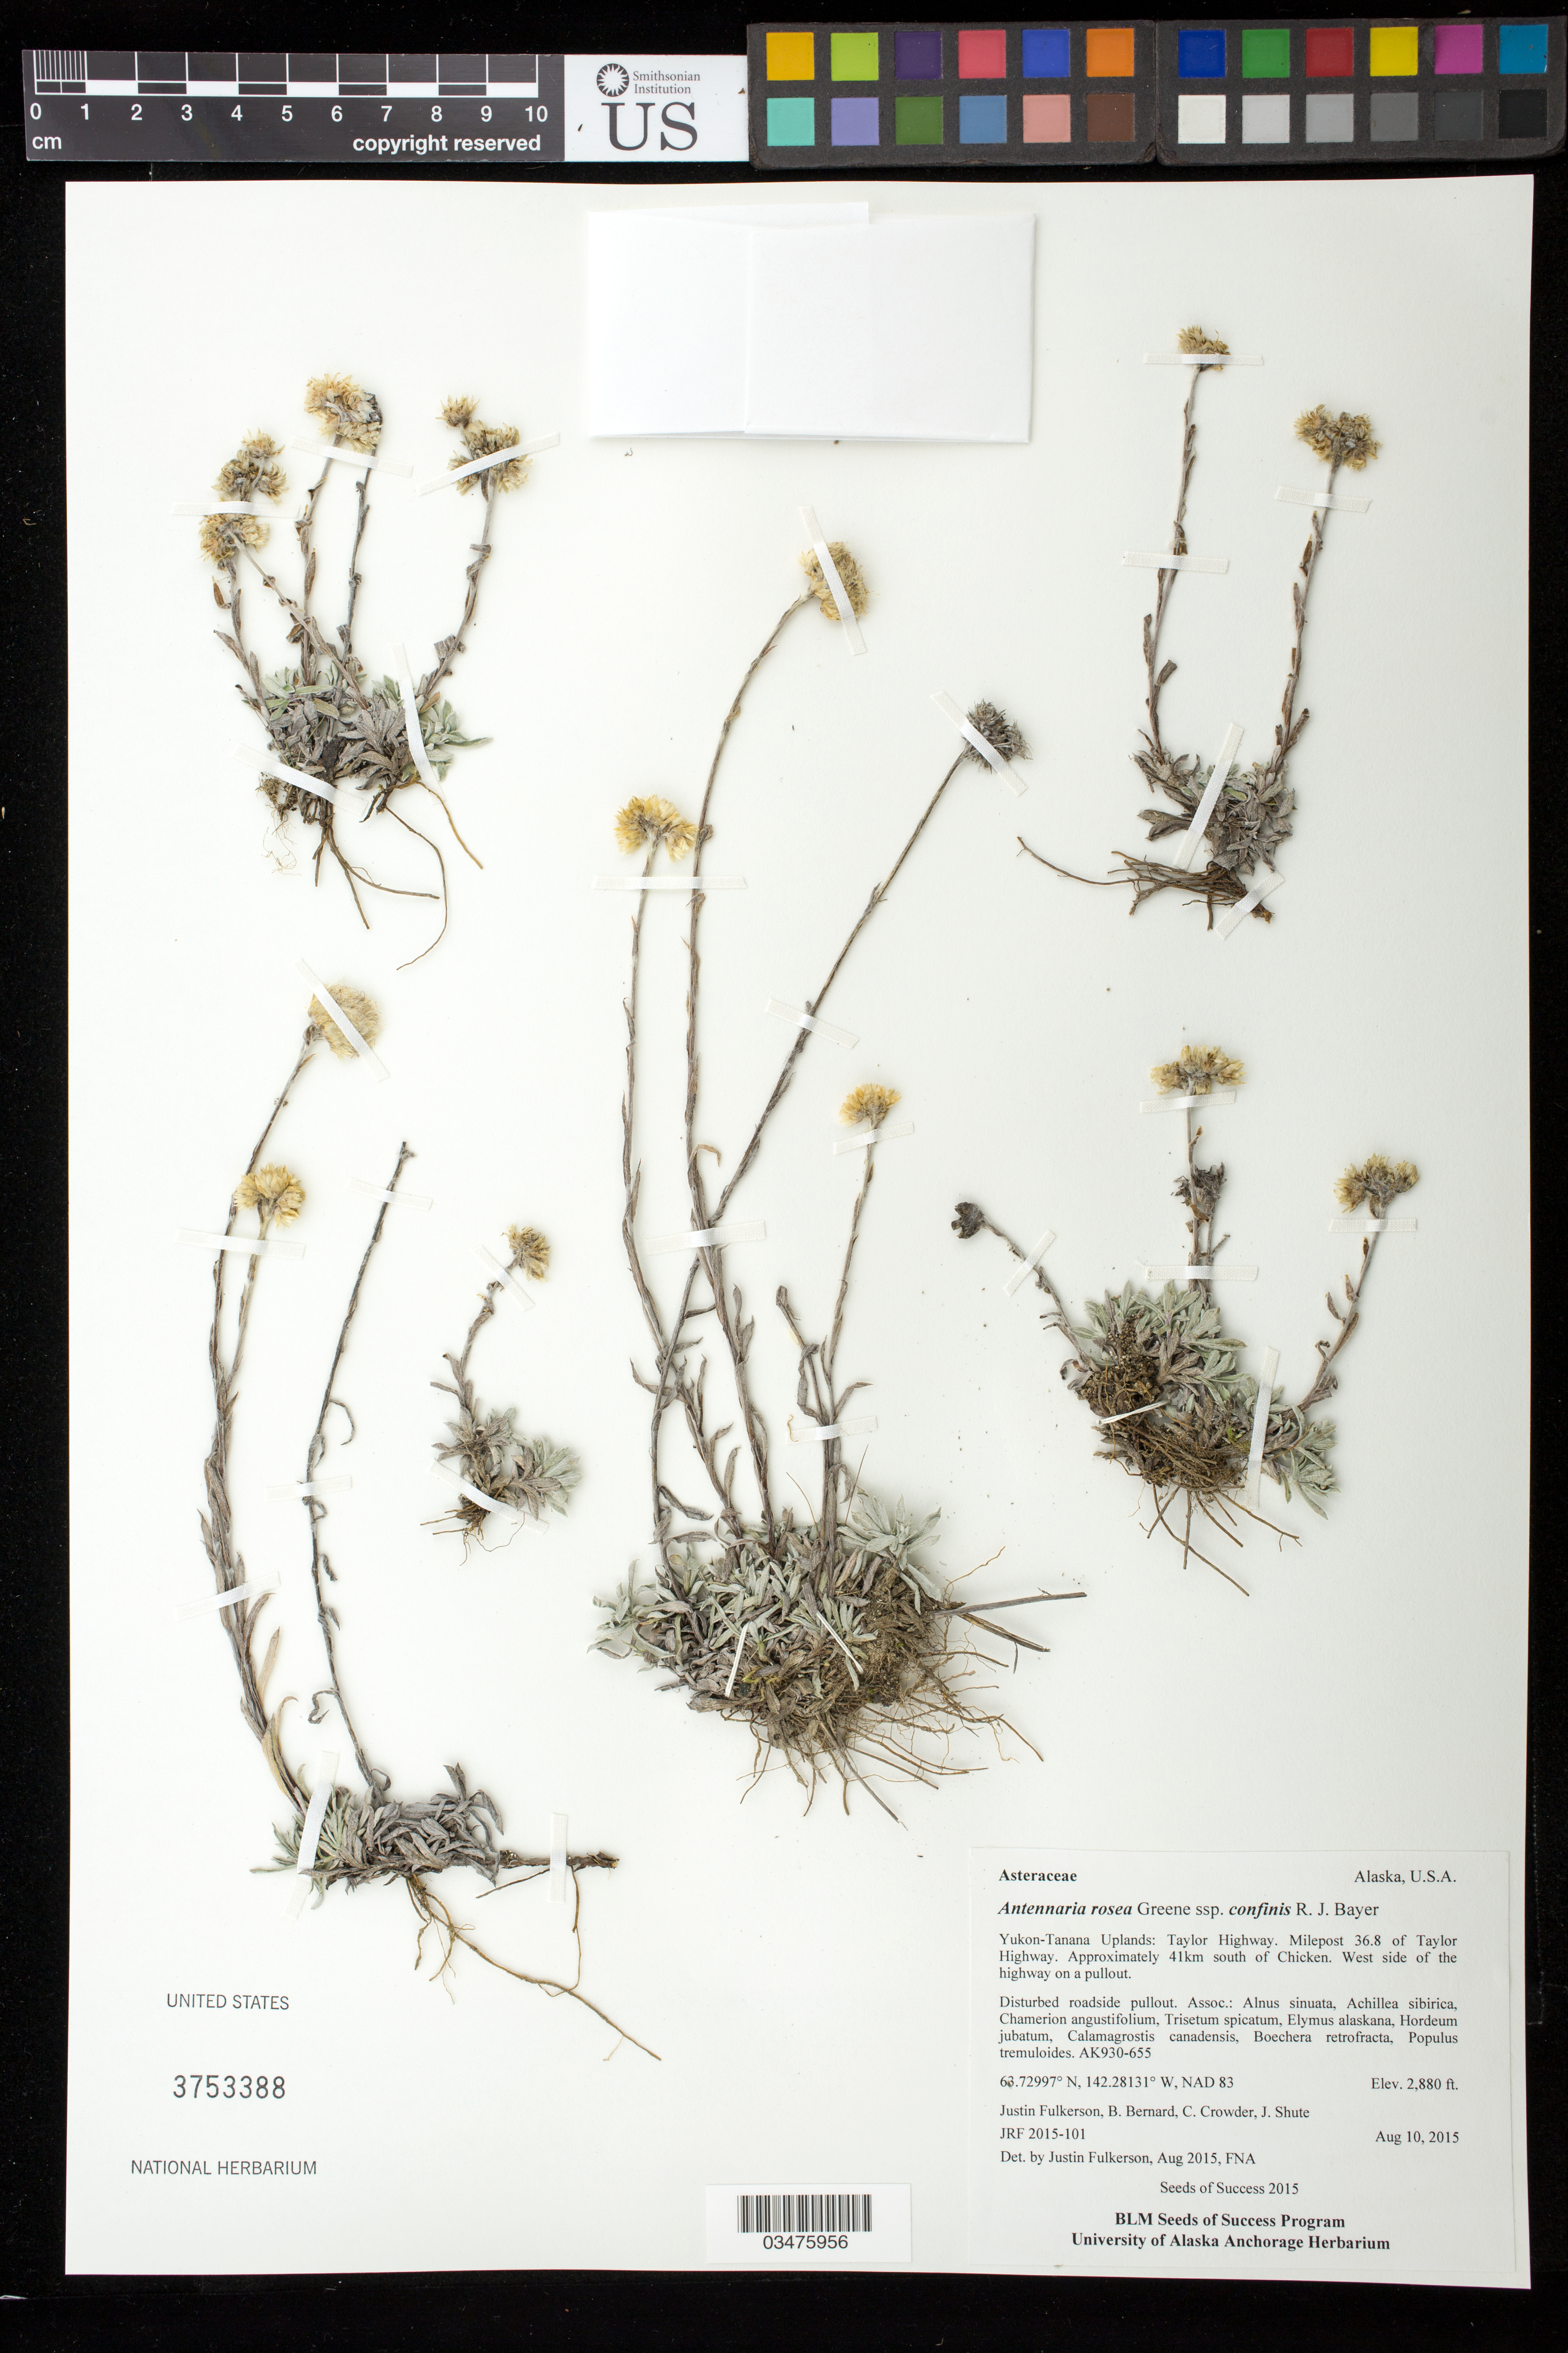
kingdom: Plantae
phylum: Tracheophyta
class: Magnoliopsida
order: Asterales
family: Asteraceae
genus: Antennaria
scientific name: Antennaria rosea subsp. confinis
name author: (Greene) R.J. Bayer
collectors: J. Fulkerson, C. Crowder, B. Shute & B. Bernard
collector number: AK930-655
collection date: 2015-08-10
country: United States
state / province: Alaska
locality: Yukon-Tanana Uplands, Taylor Highway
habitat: Disturbed roadside pullout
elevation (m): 878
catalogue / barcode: US 3753388